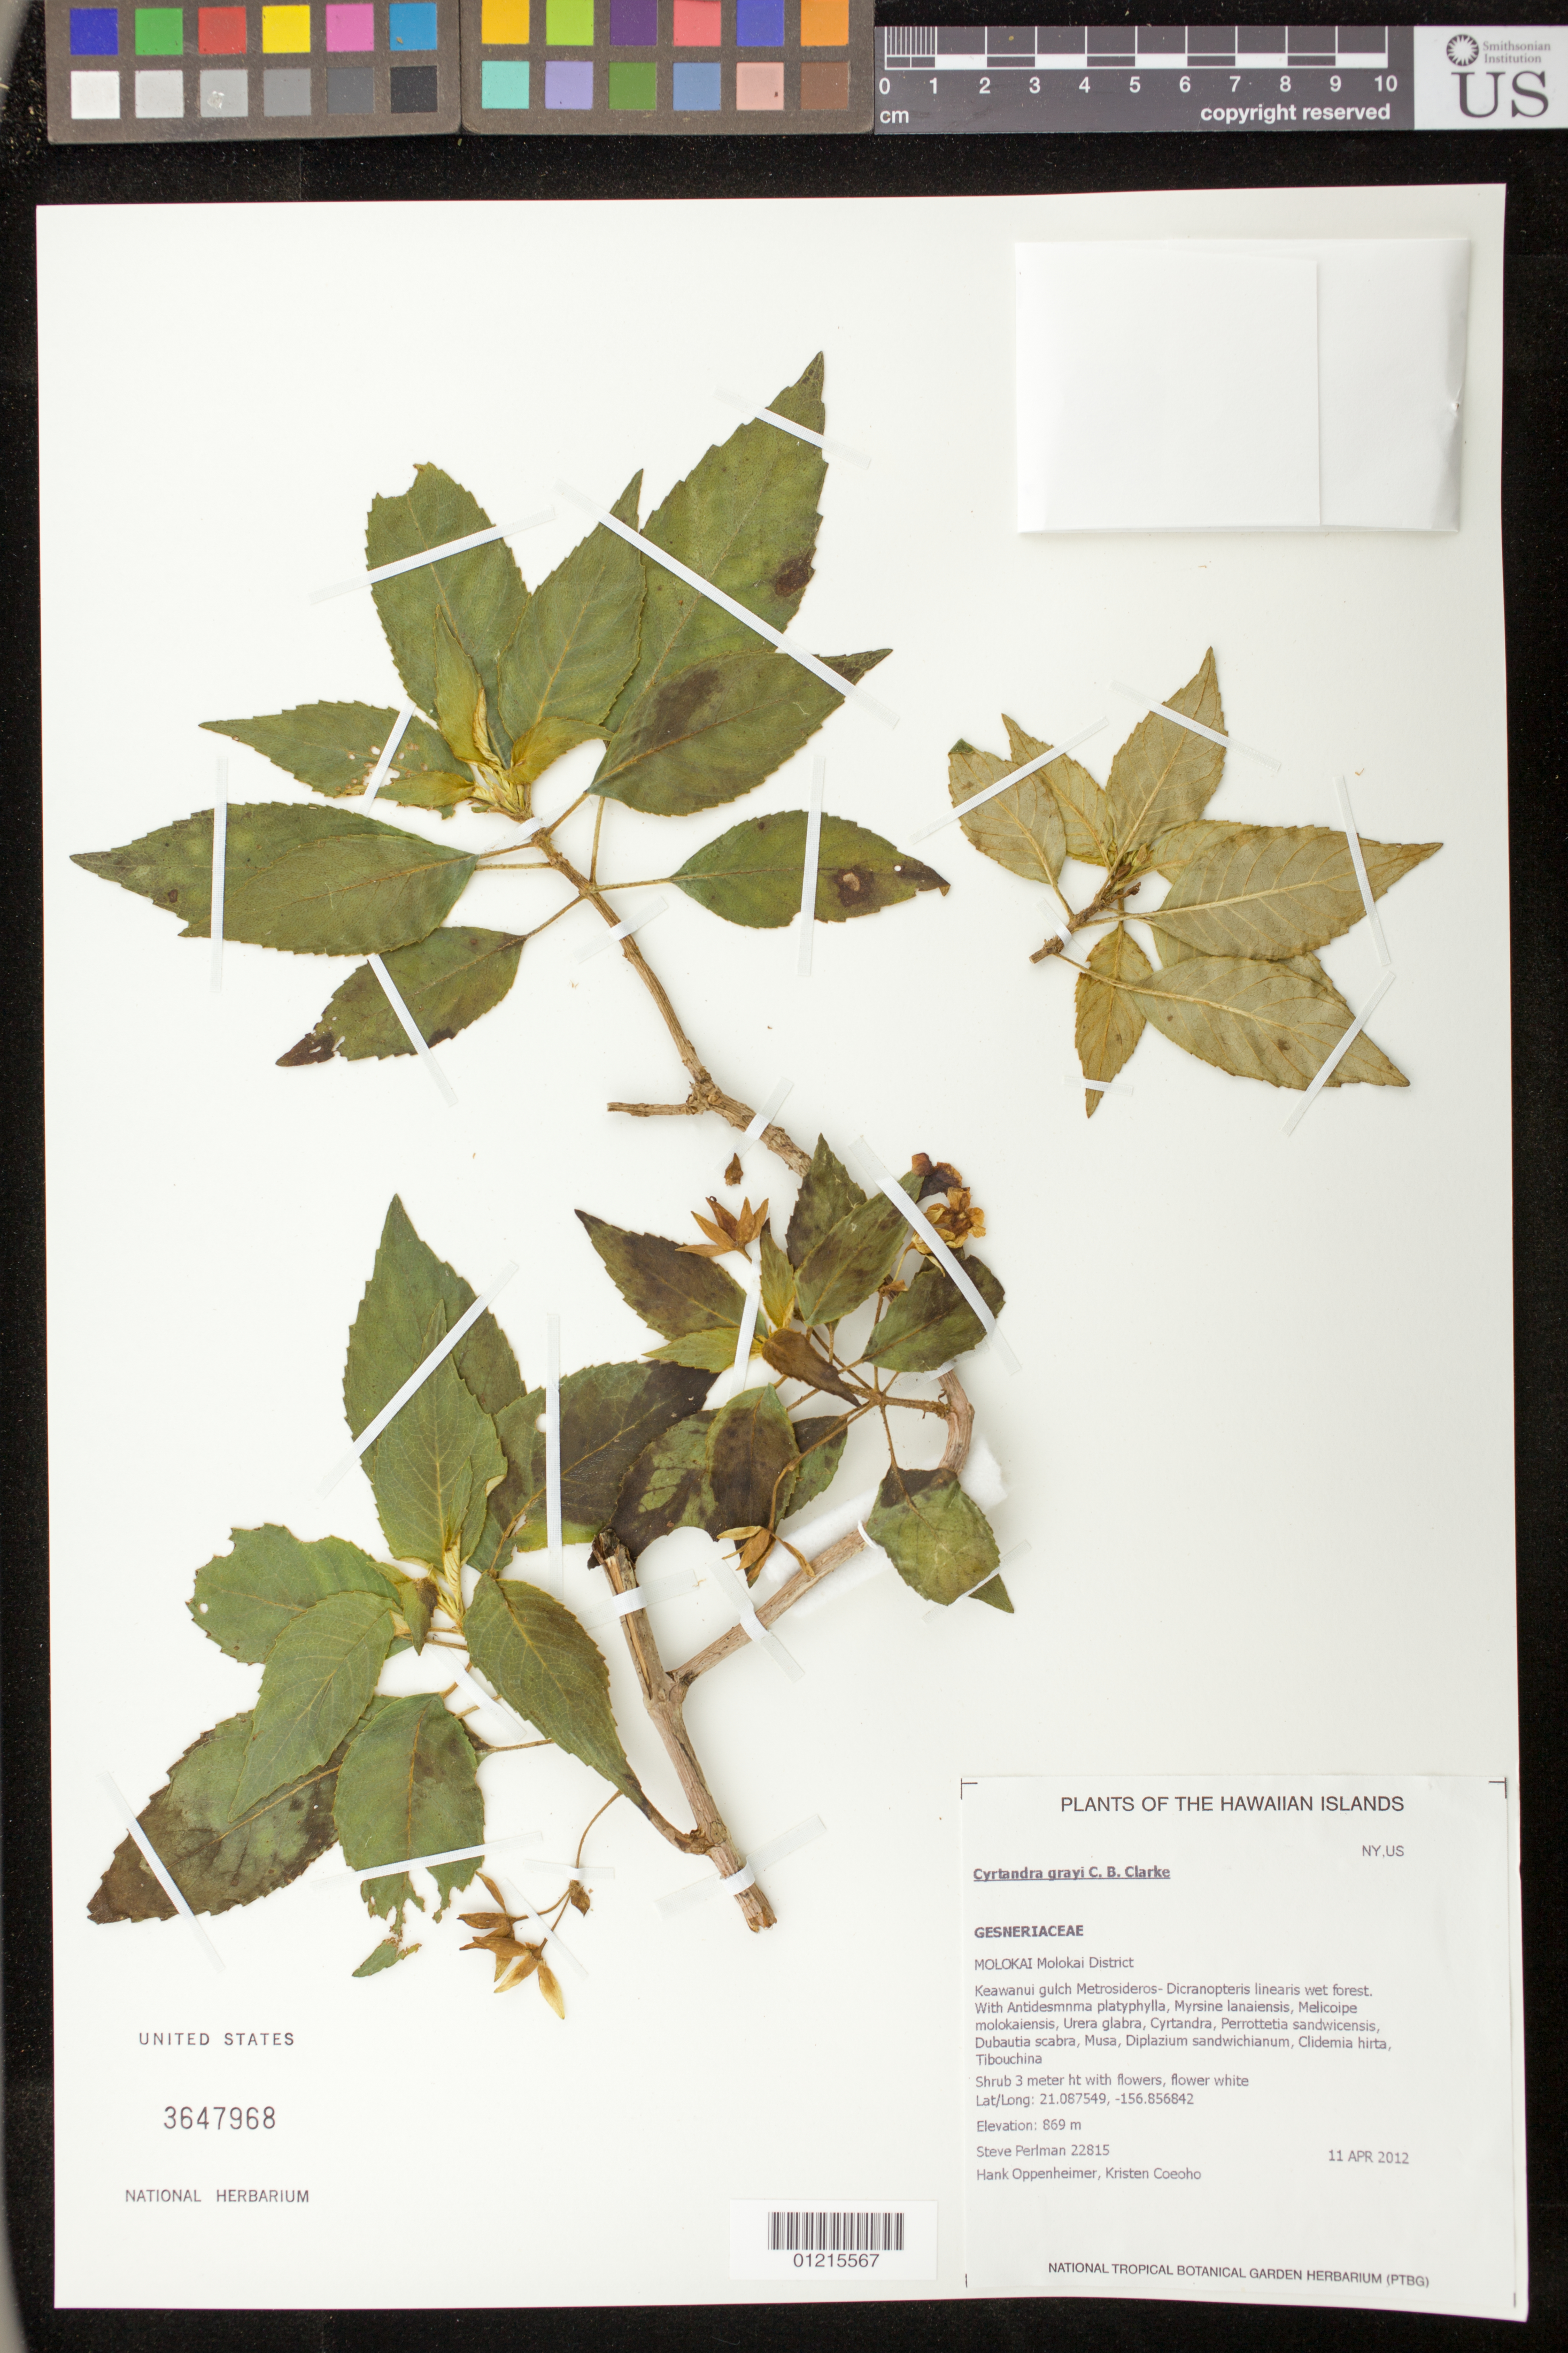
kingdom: Plantae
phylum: Tracheophyta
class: Magnoliopsida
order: Lamiales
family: Gesneriaceae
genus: Cyrtandra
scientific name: Cyrtandra grayi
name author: C.B. Clarke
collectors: S. P. Perlman, H. L. Oppenheimer & K. Coeoho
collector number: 22815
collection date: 2012-04-11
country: United States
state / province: Hawaii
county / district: Maui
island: Moloka'i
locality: Keawanui Gulch.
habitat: Wet forest.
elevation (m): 869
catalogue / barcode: US 3647968